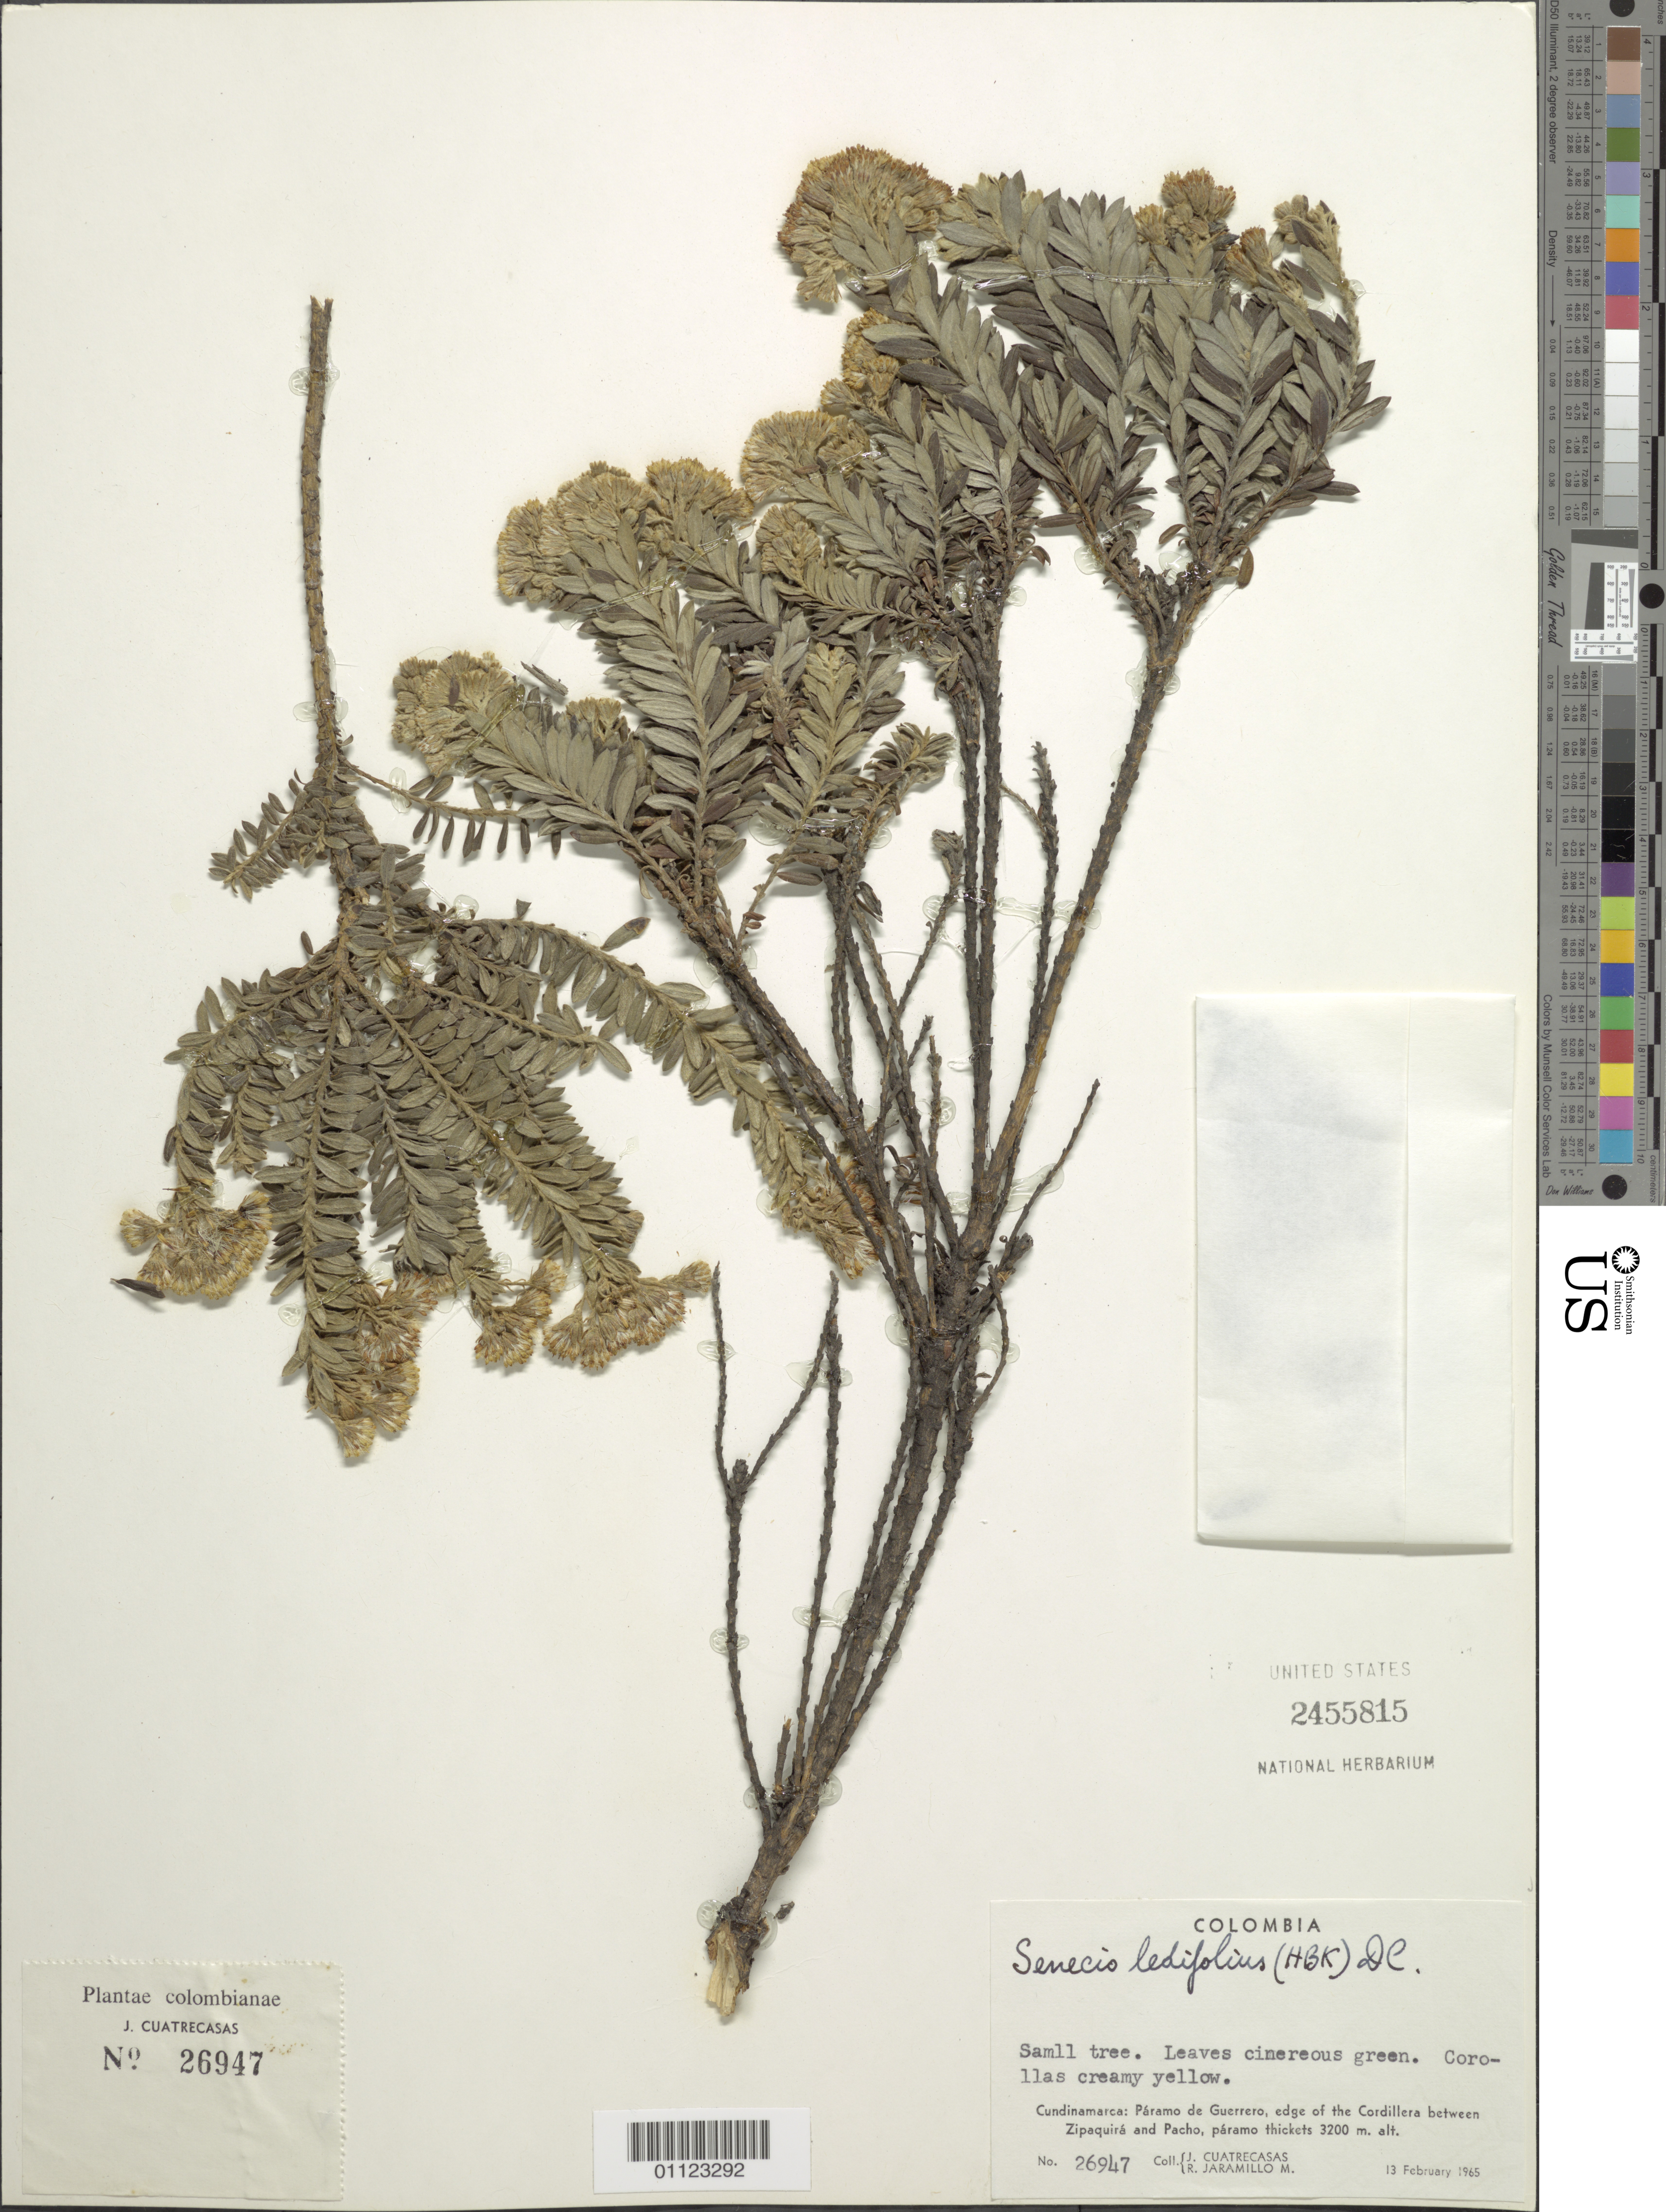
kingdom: Plantae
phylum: Tracheophyta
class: Magnoliopsida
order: Asterales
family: Asteraceae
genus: Pentacalia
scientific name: Pentacalia ledifolia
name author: (Kunth) Cuatrec.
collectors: J. Cuatrecasas & R. Jaramillo M.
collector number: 26947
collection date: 1965-02-13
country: Colombia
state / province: Cundinamarca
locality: Páramo de Guerrero, edge of the Cordillera between Zipaquirá and Pacho.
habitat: Páramo thickets.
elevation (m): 3200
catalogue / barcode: US 2455815